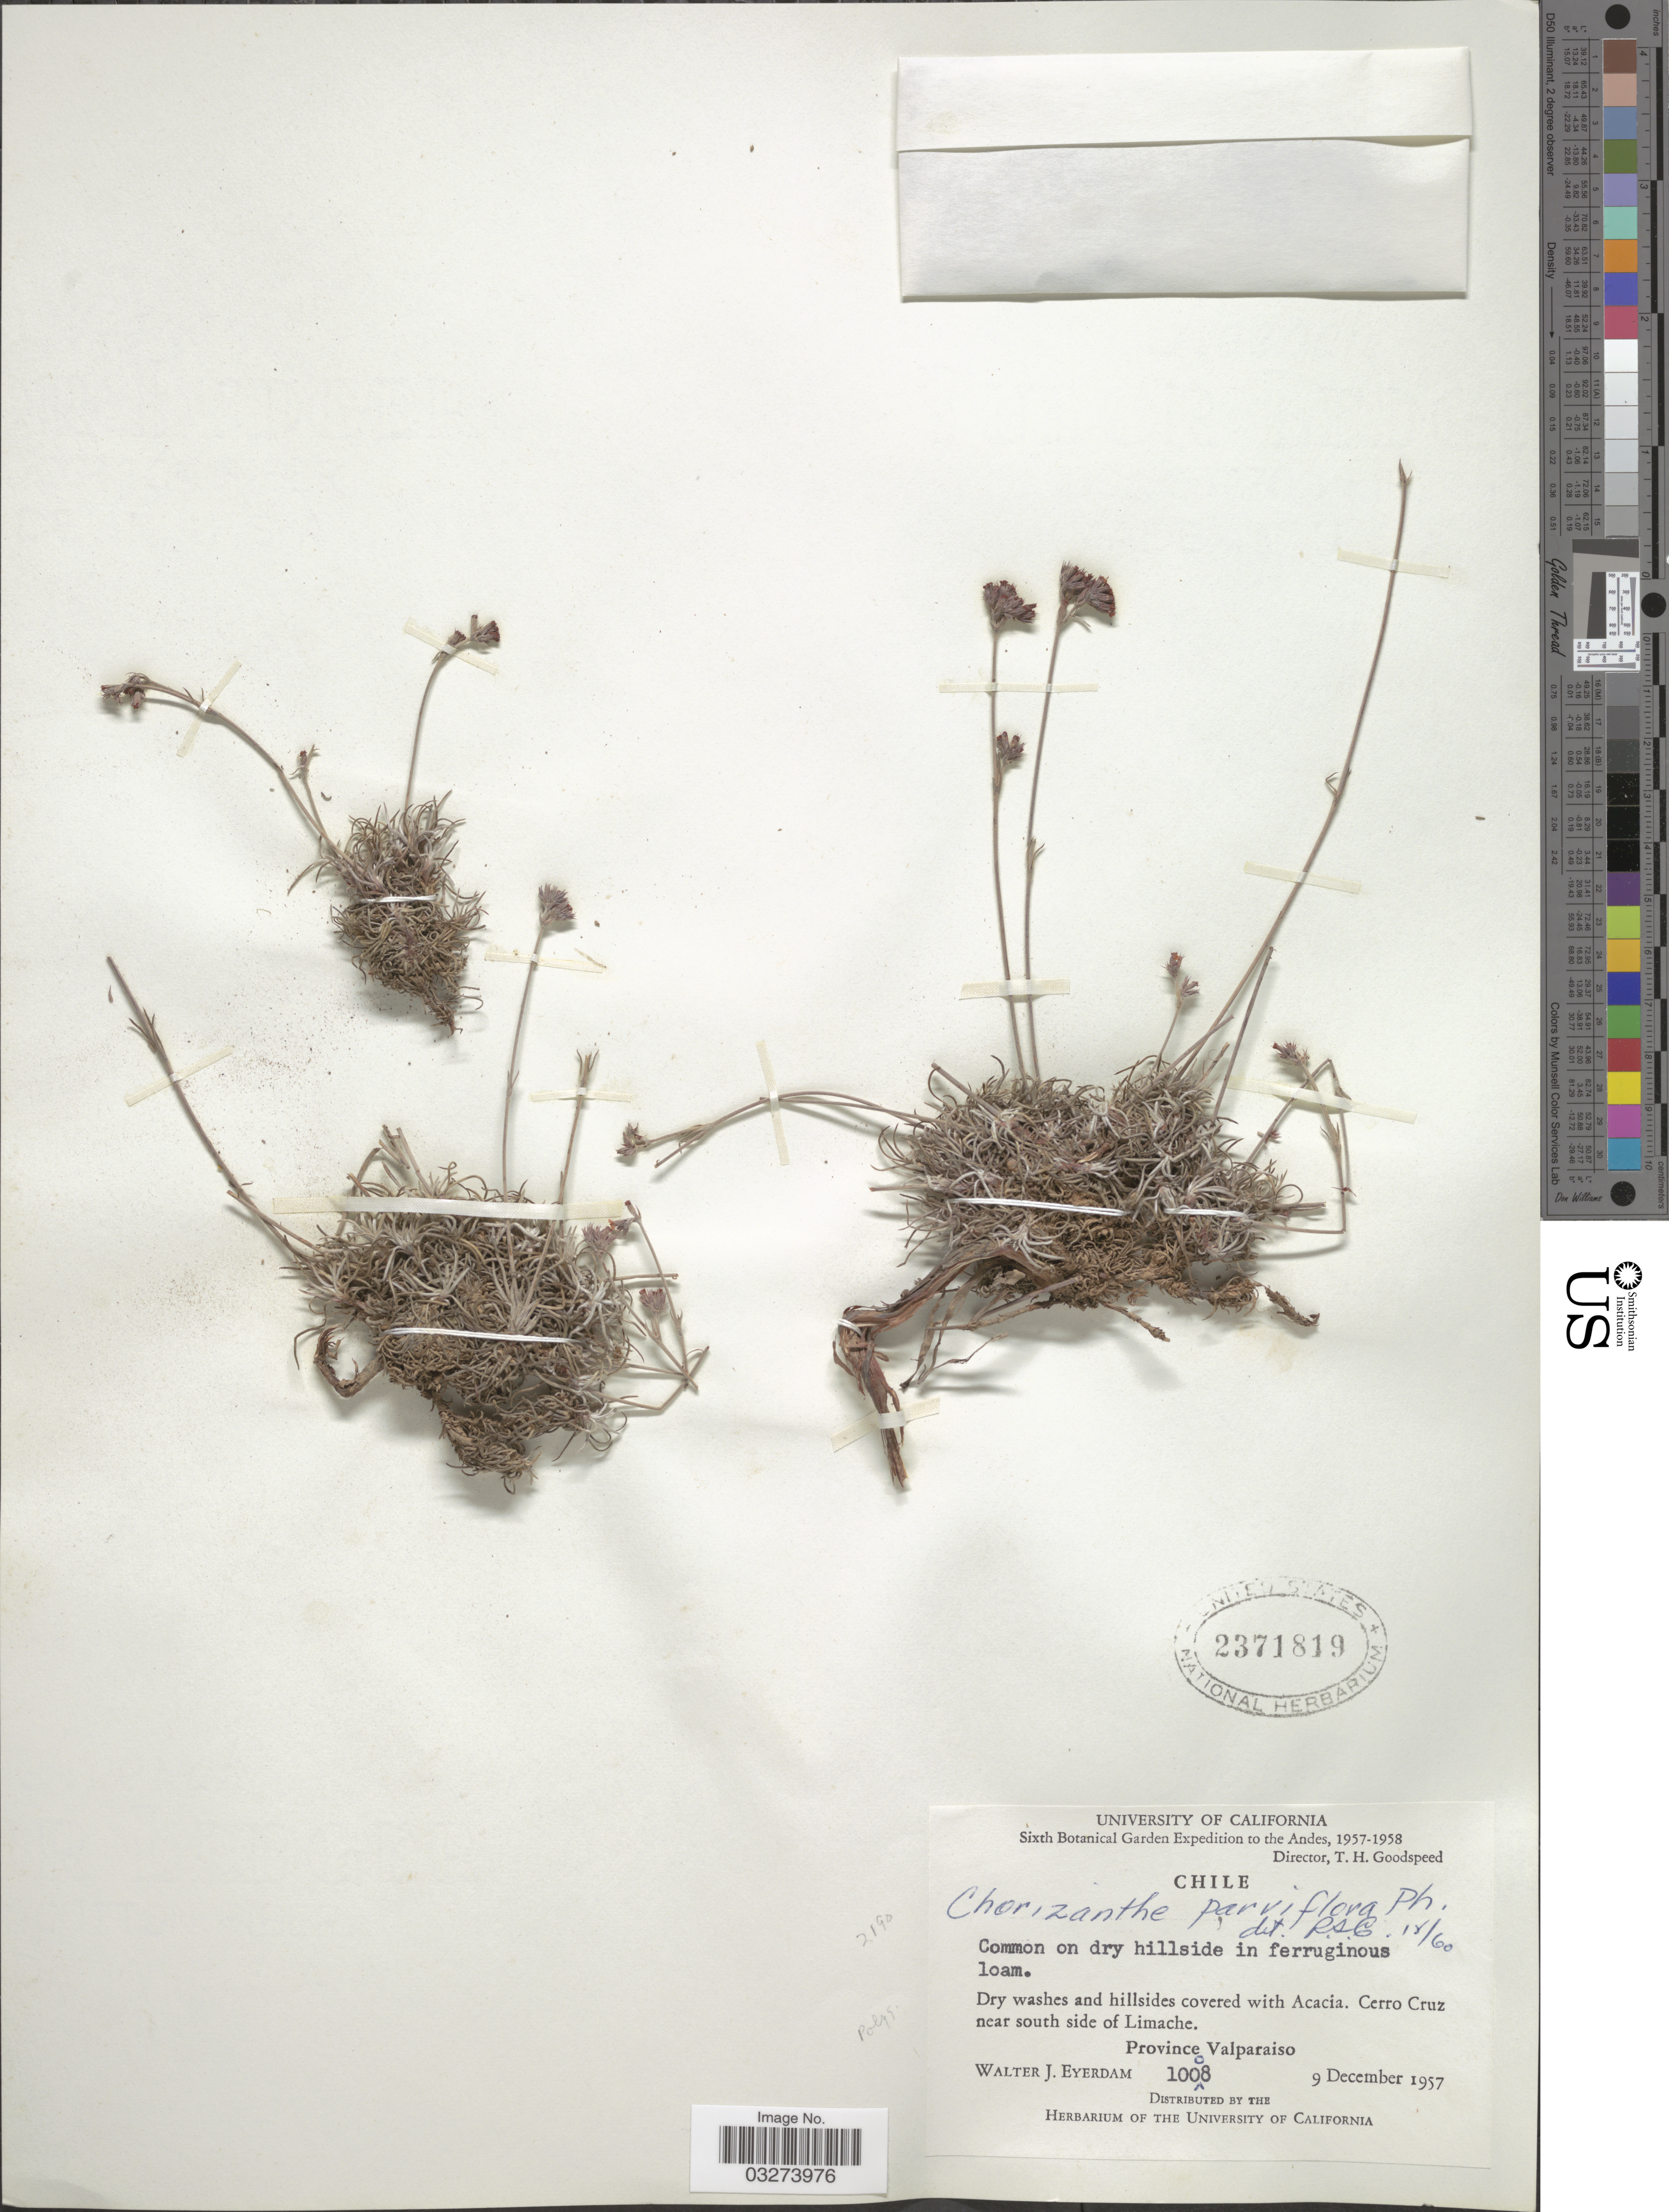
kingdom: Plantae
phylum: Tracheophyta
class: Magnoliopsida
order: Caryophyllales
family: Polygonaceae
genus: Chorizanthe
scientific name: Chorizanthe parviflora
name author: Phil.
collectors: W. J. Eyerdam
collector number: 10008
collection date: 1957-12-09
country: Chile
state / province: Valparaíso (V)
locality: Cerro Cruz near south side of Limache.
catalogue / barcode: US 2371819